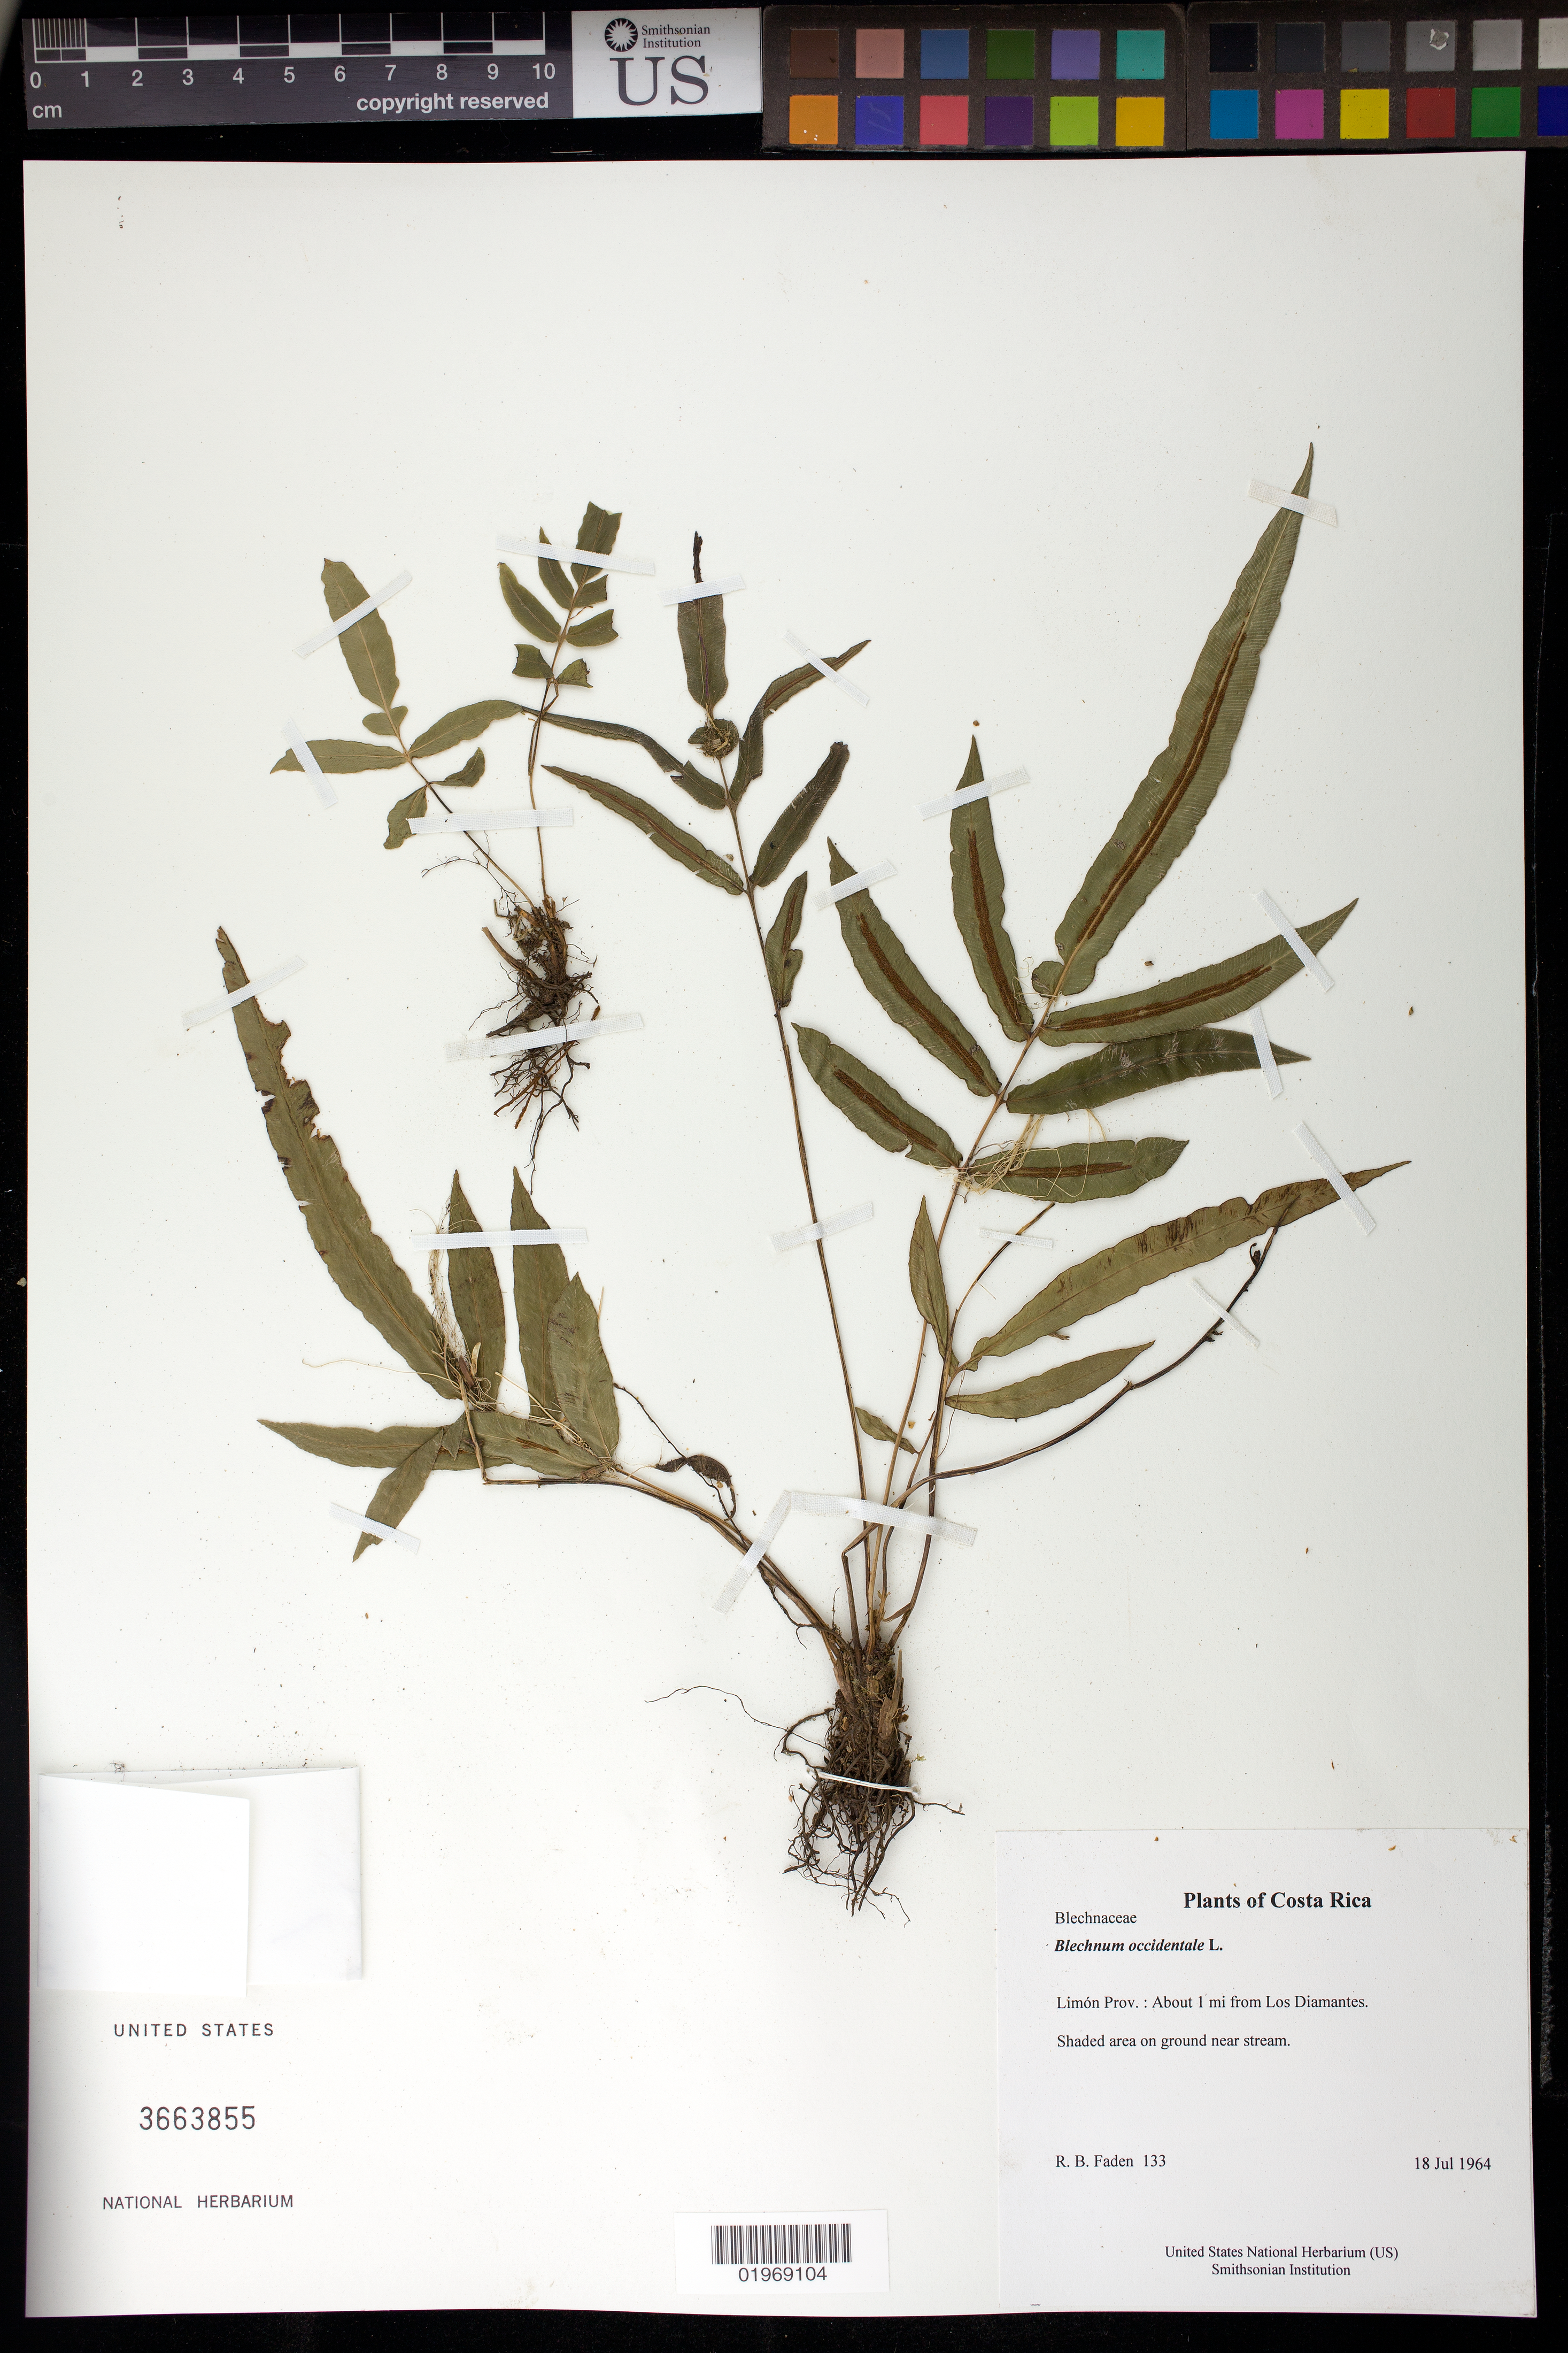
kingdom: Plantae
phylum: Tracheophyta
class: Polypodiopsida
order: Polypodiales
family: Blechnaceae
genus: Blechnum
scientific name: Blechnum occidentale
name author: L.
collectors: R. B. Faden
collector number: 133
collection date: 1964-07-18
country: Costa Rica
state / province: Limón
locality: About 1 mi from Los Diamantes.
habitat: Shaded area on ground near stream.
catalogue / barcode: US 3663855